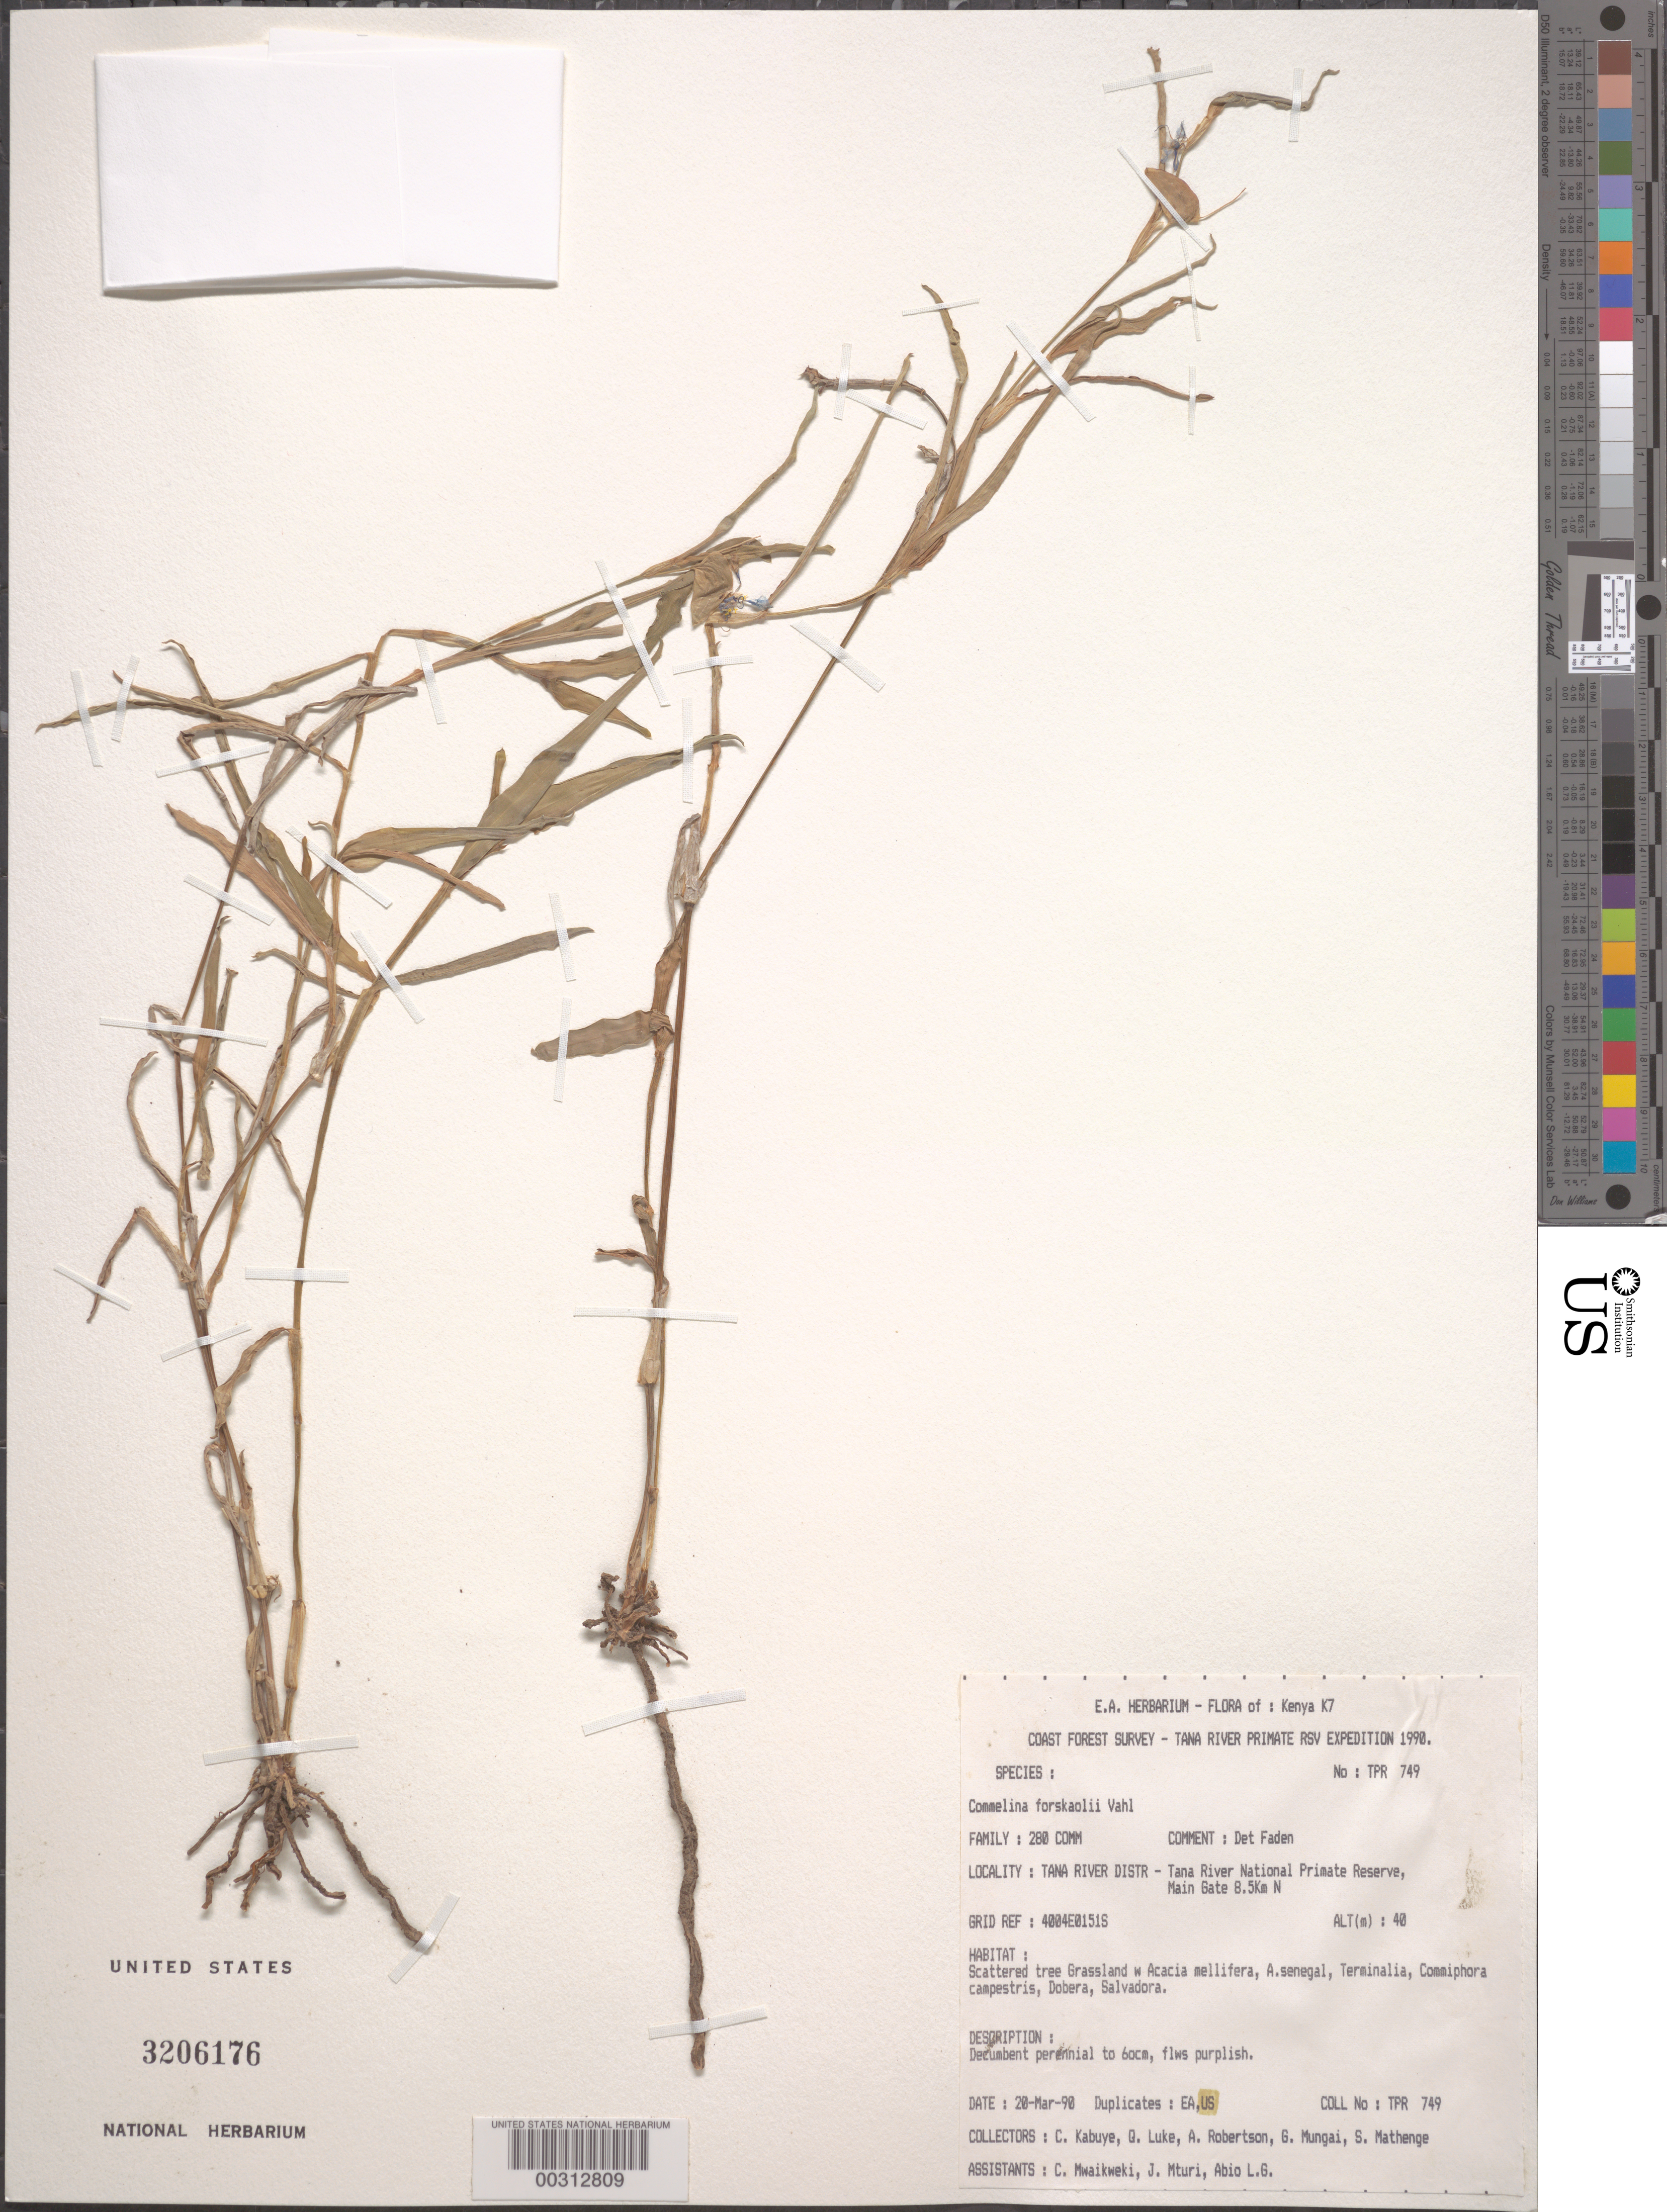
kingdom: Plantae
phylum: Tracheophyta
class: Liliopsida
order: Commelinales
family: Commelinaceae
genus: Commelina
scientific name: Commelina forskaolii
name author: Vahl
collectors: C. Kabuye, G. Luke, A. Robertson, G. Mungai & S. Mathenge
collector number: Tpr 749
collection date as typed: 20 Mar 1990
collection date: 1990-03-20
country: Kenya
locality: Tana river national primate reserve, main gate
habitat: Scattered tree grassland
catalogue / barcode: US 3206176